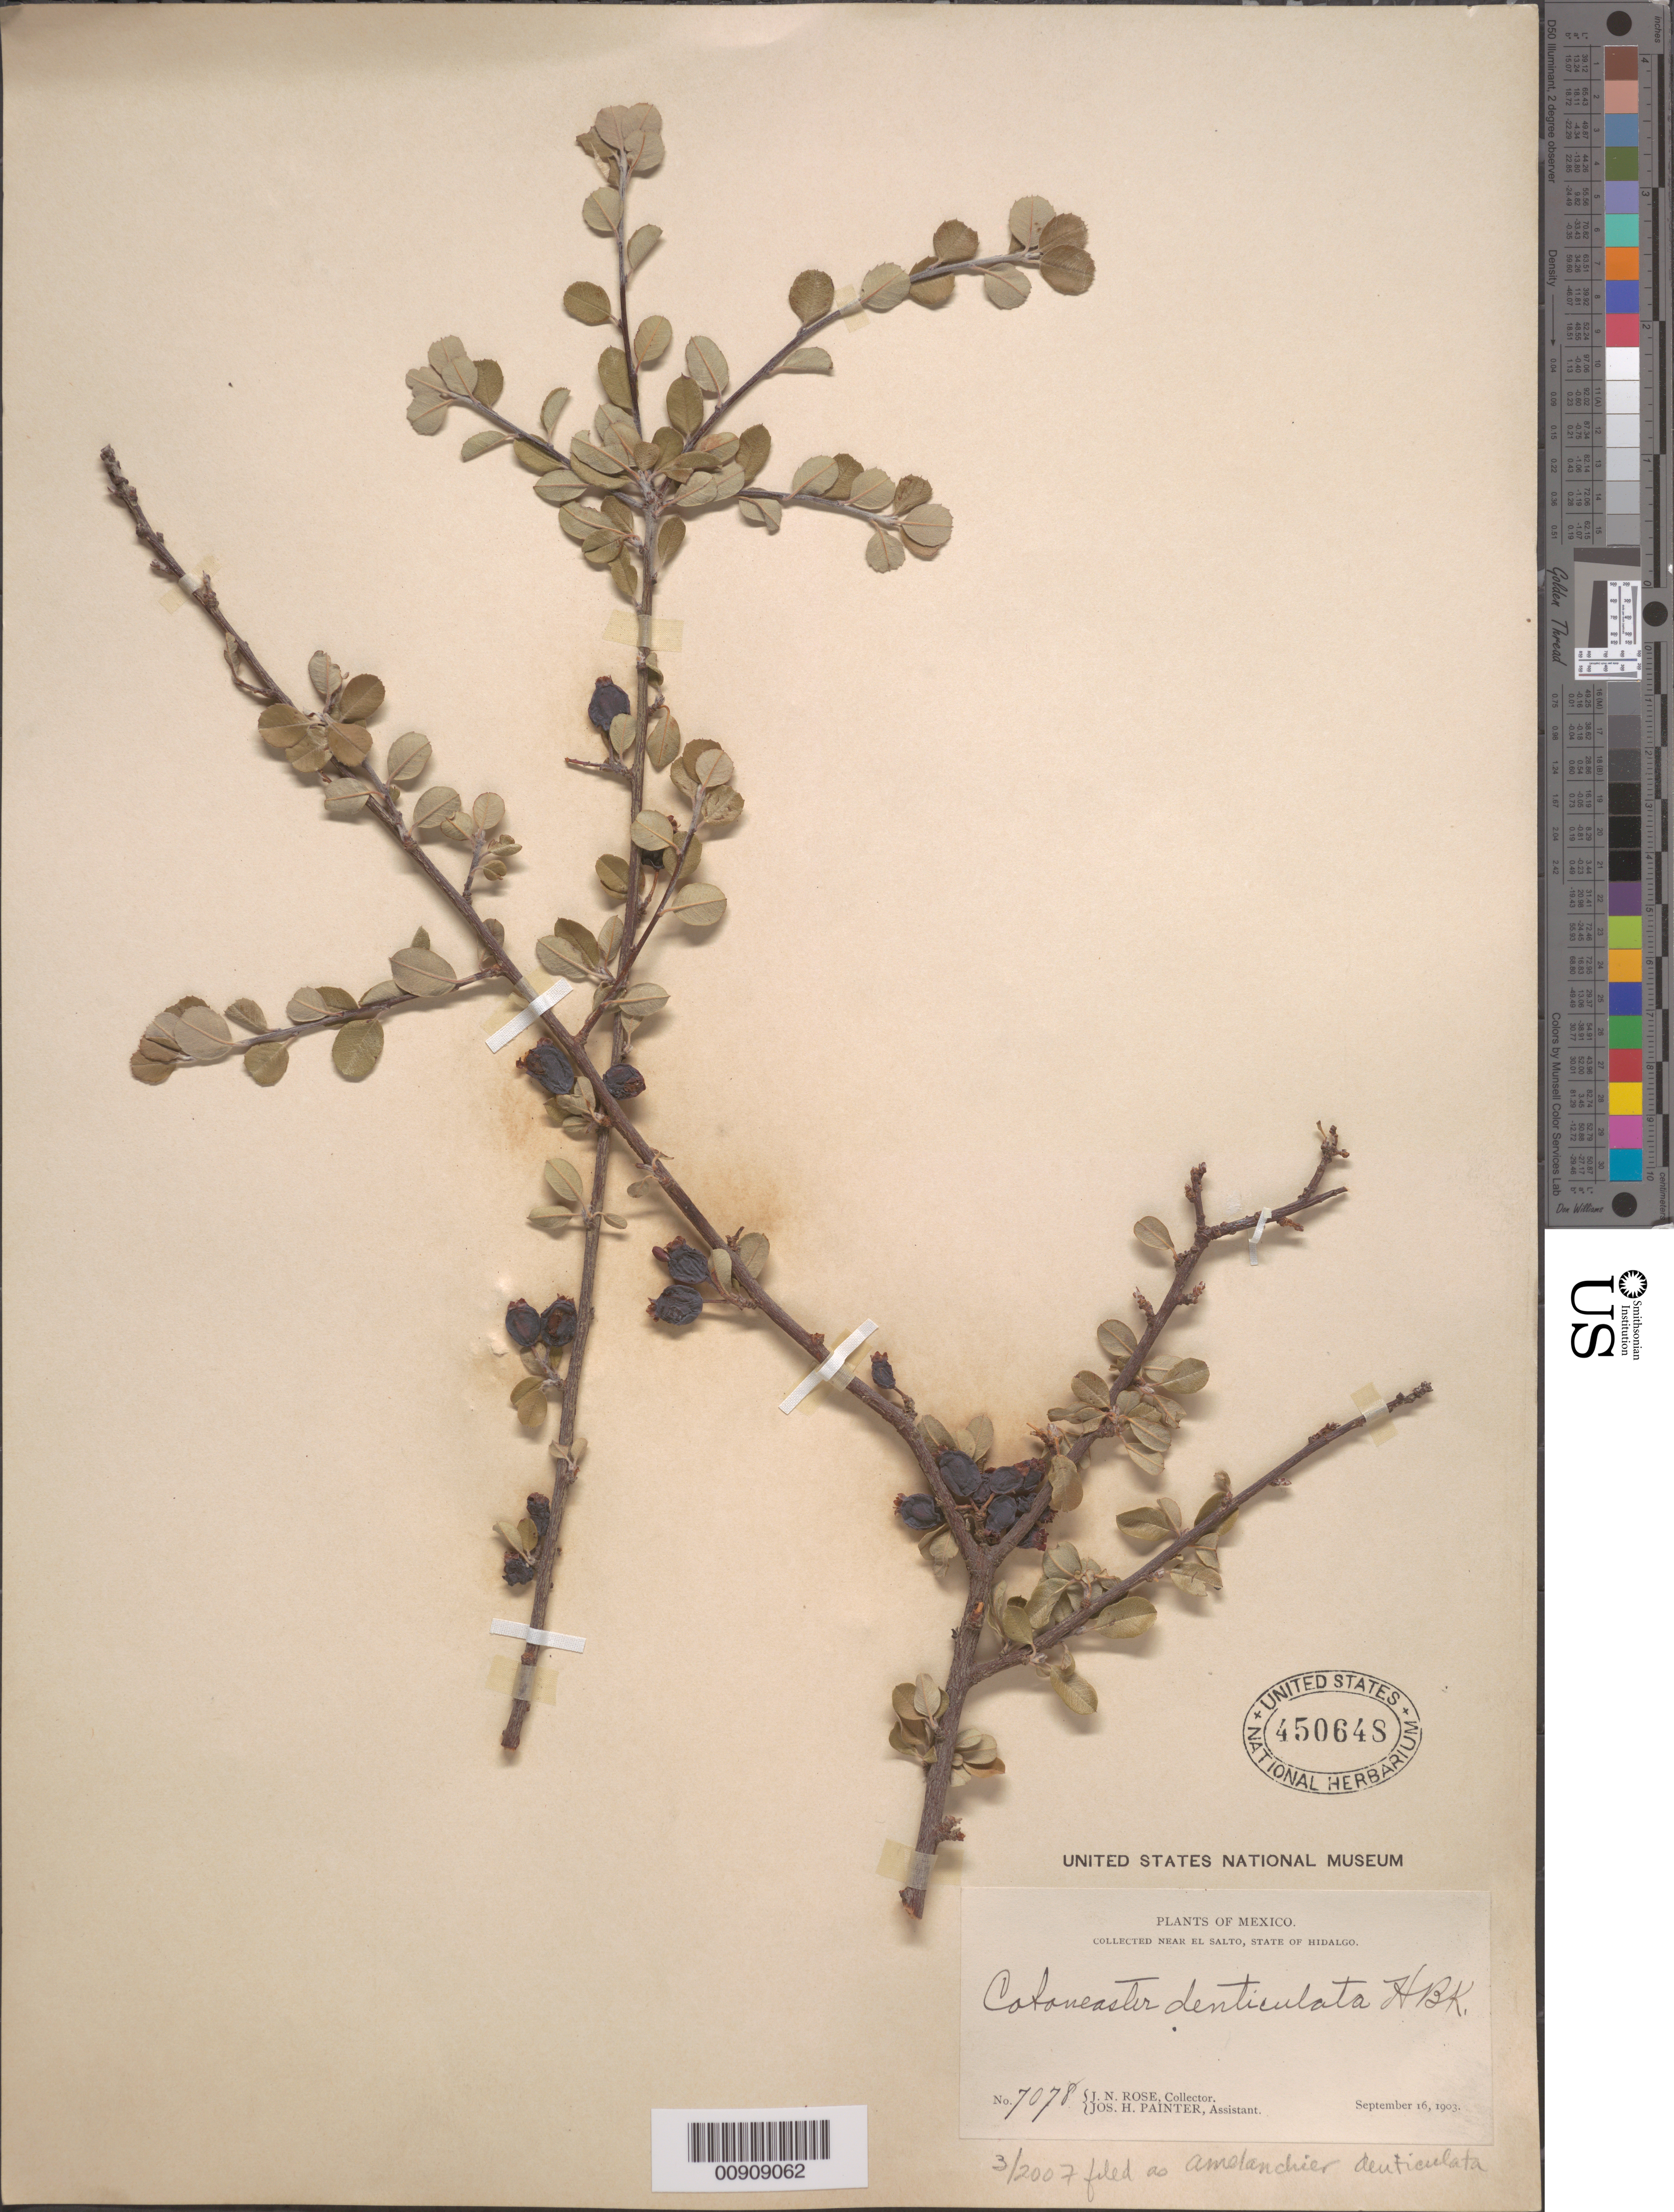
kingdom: Plantae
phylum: Tracheophyta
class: Magnoliopsida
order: Rosales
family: Rosaceae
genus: Malacomeles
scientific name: Malacomeles denticulata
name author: (Kunth) G.N. Jones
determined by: Strong, Mark T., (BOT), Smithsonian Institution - National Museum of Natural History (UNITED STATES)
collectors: J. N. Rose & J. H. Painter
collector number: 7078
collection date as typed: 16 Sep 1903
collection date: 1903-09-16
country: Mexico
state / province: Hidalgo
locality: Near El Salto, State of Hidalgo.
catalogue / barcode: US 450648